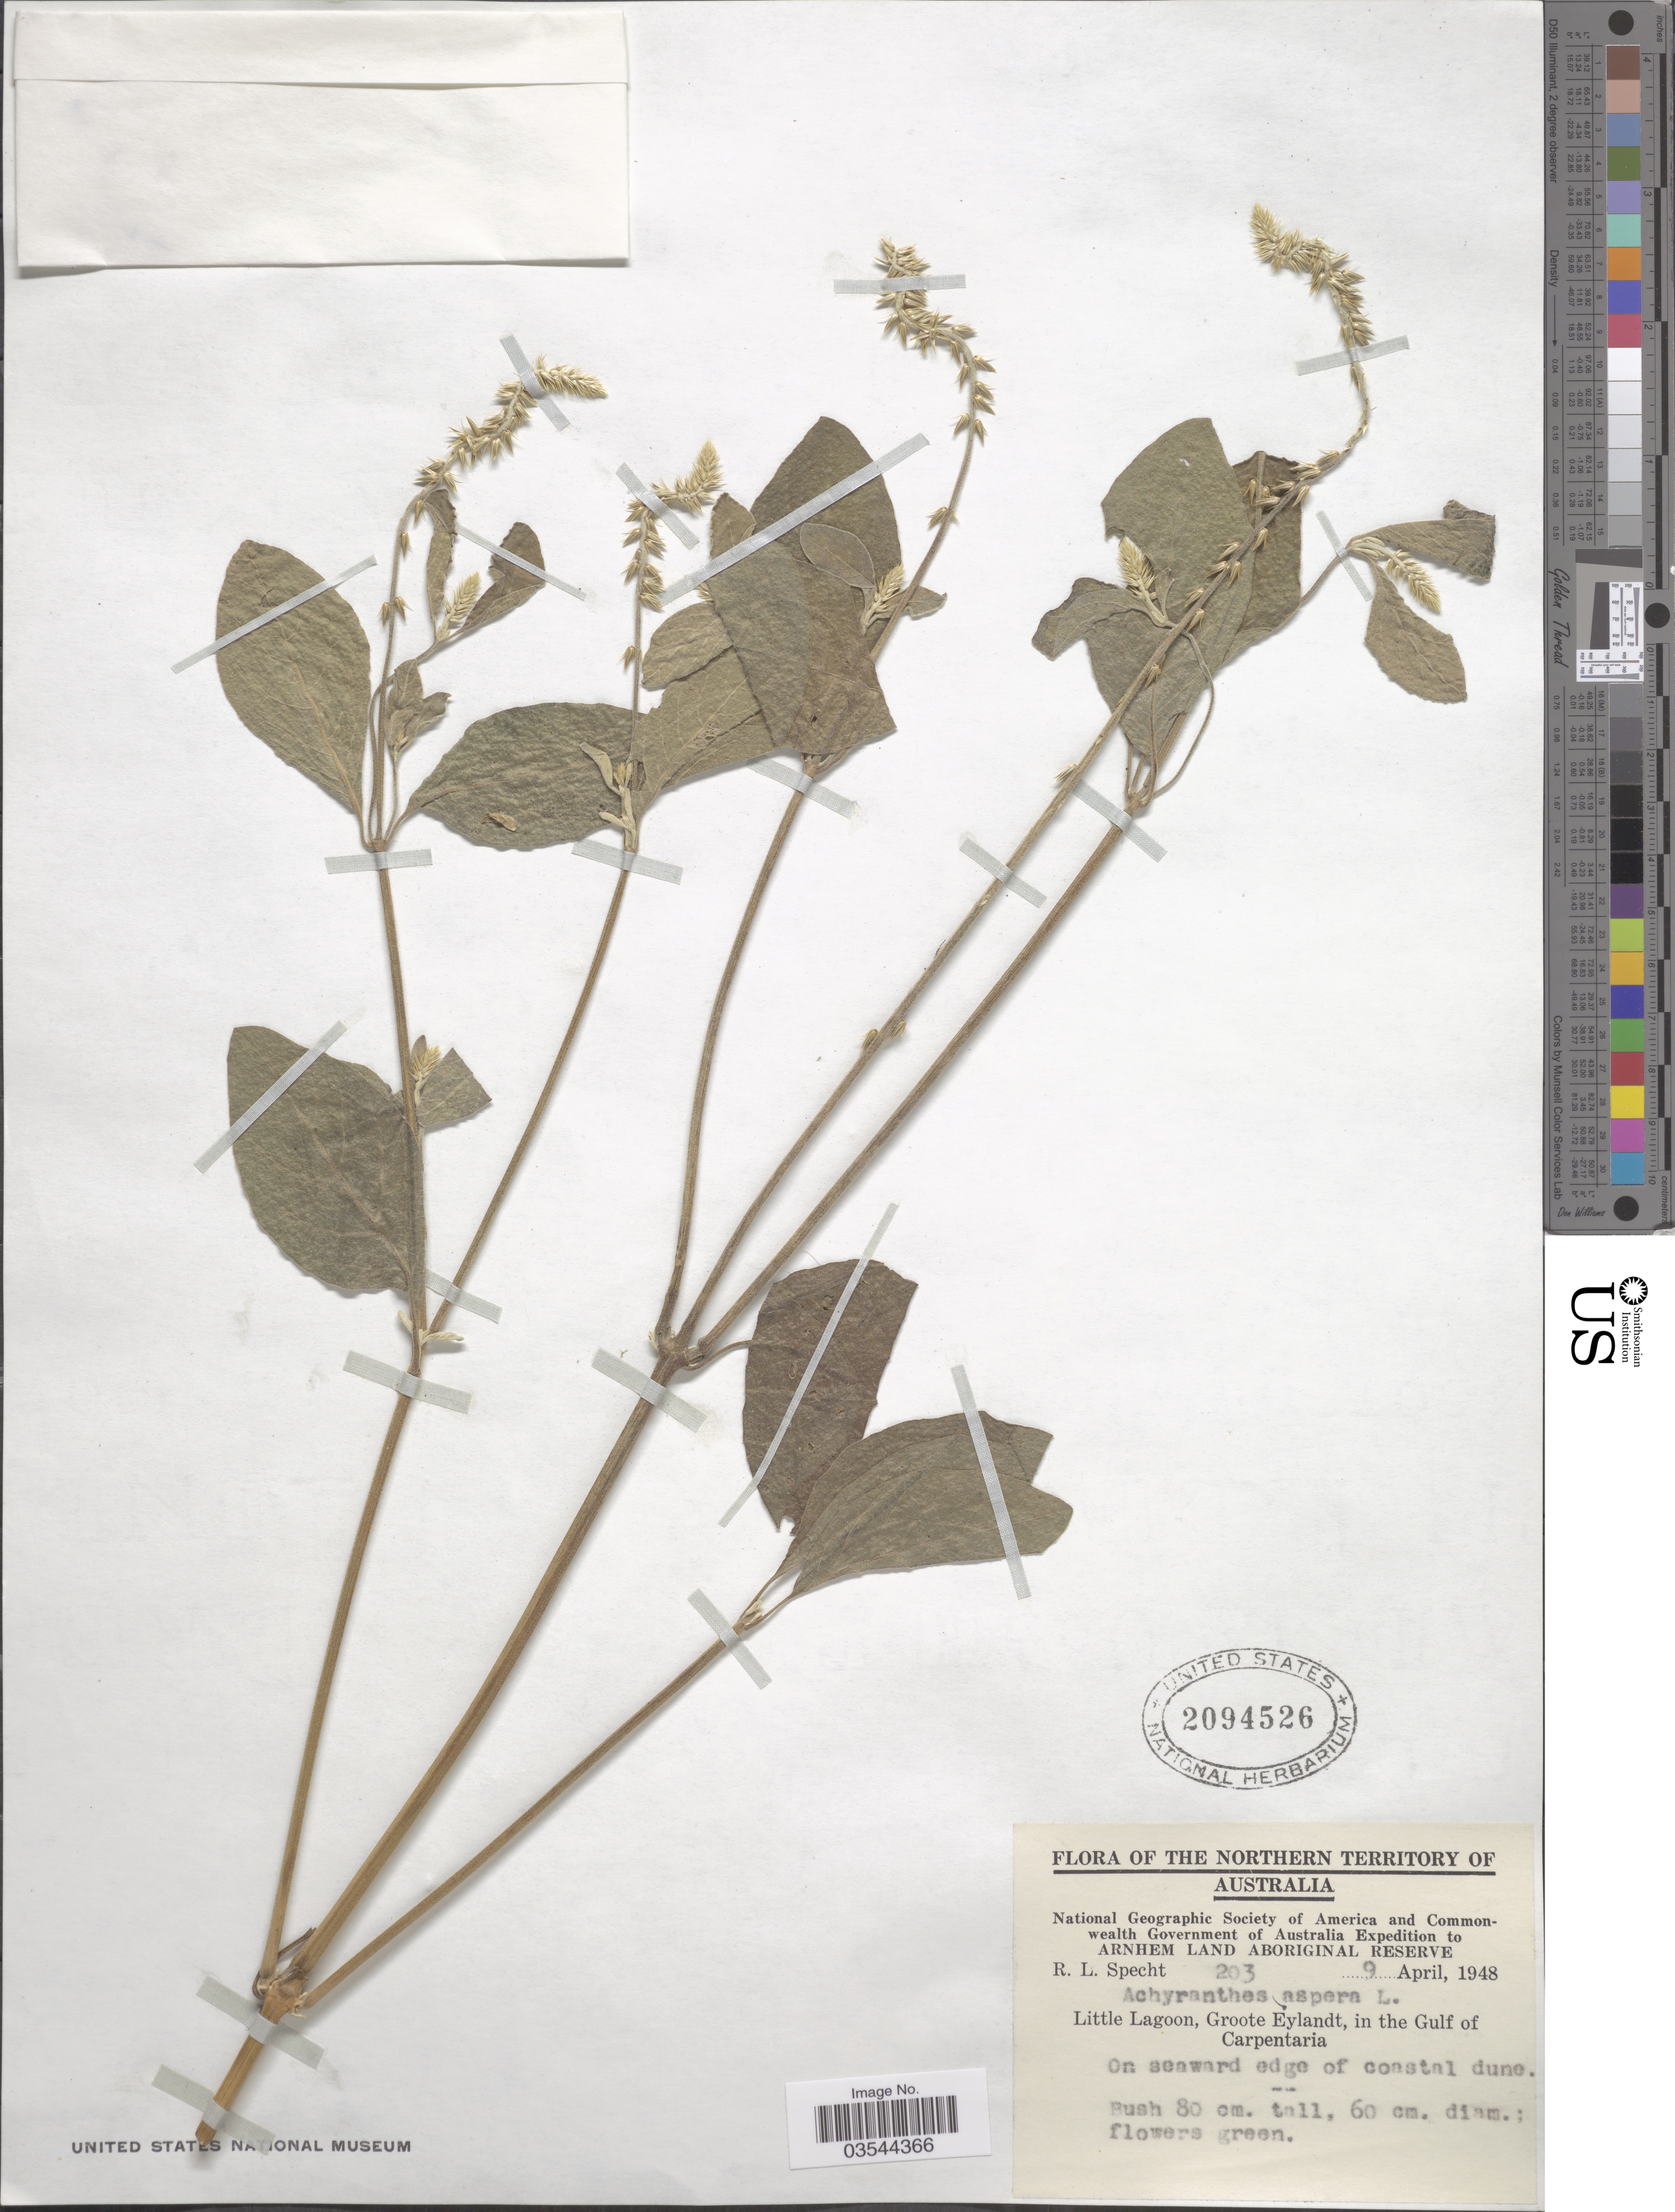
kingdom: Plantae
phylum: Tracheophyta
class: Magnoliopsida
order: Caryophyllales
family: Amaranthaceae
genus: Achyranthes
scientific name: Achyranthes aspera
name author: L.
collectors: R. L. Specht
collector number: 203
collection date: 1948-04-09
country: Australia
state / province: Northern Territory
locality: Arnhem Land Aboriginal Reserve. Little Lagoon, Groote Eylandt, in the Gulf of Carpentaria.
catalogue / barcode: US 2094526